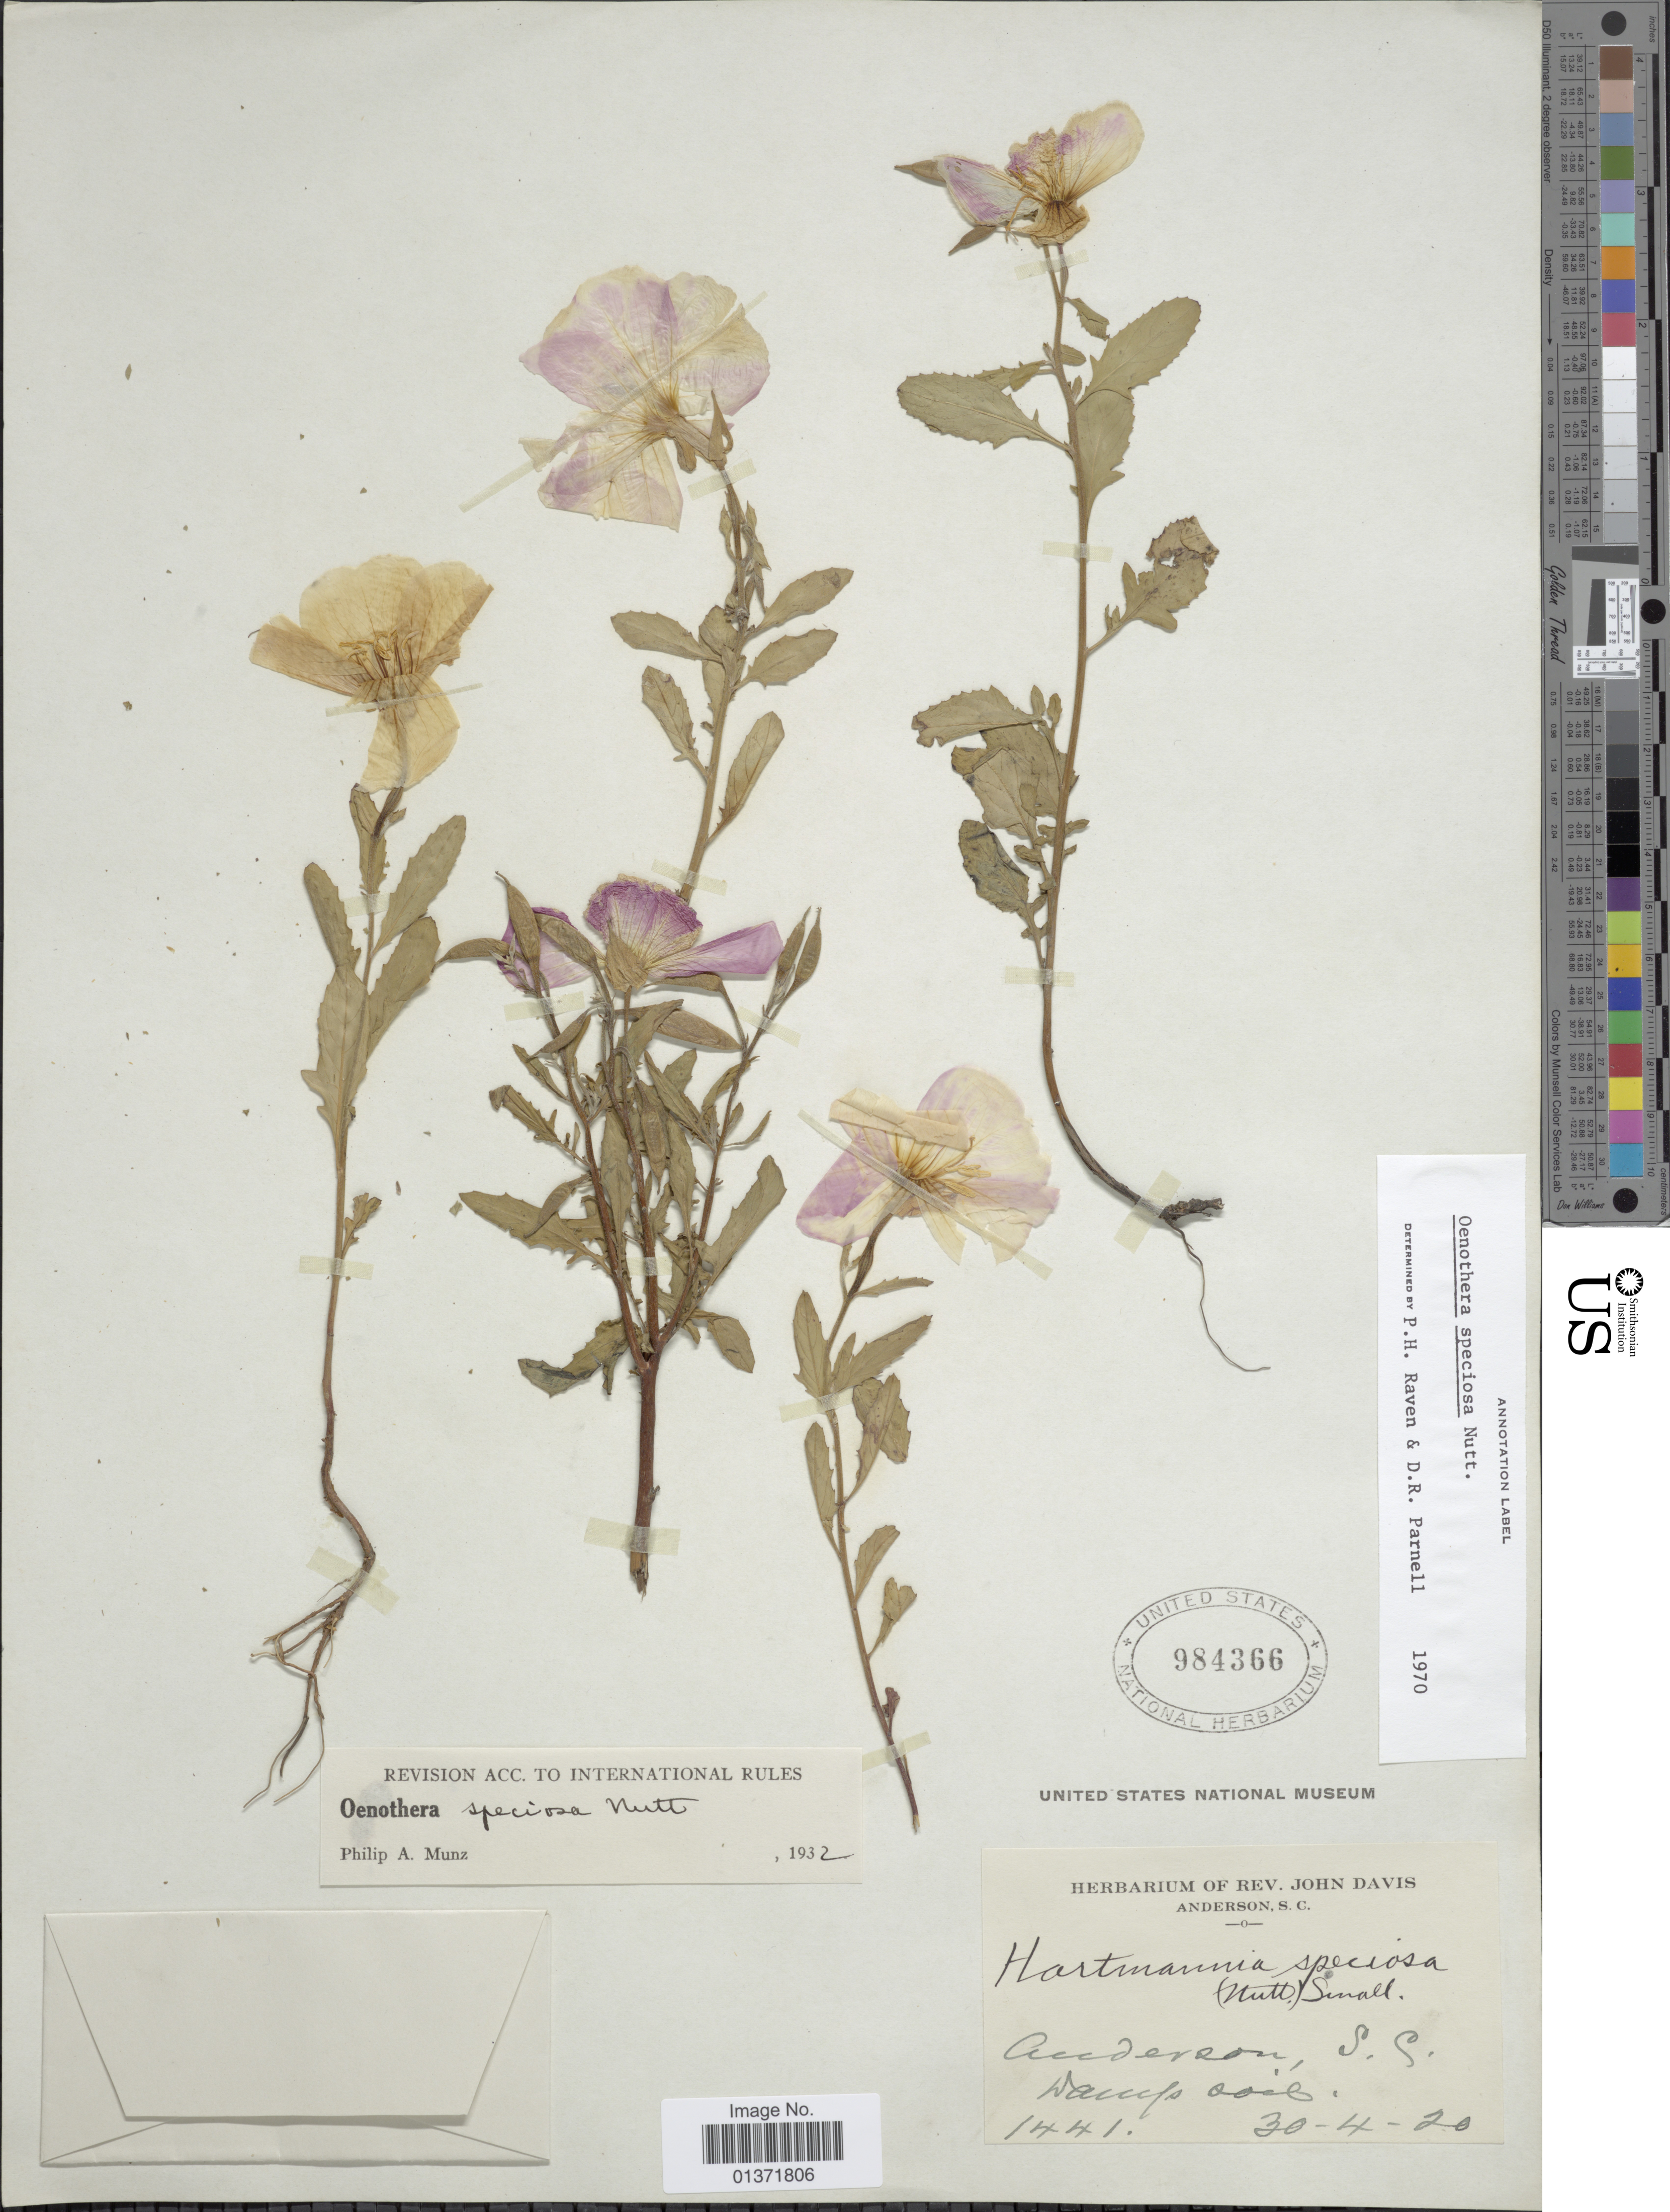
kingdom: Plantae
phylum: Tracheophyta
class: Magnoliopsida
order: Myrtales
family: Onagraceae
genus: Oenothera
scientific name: Oenothera speciosa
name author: Nutt.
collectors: J. Davis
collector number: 1441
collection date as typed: Transcribed d/m/y: 30/4/20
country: United States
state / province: South Carolina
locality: Anderson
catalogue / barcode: US 984366